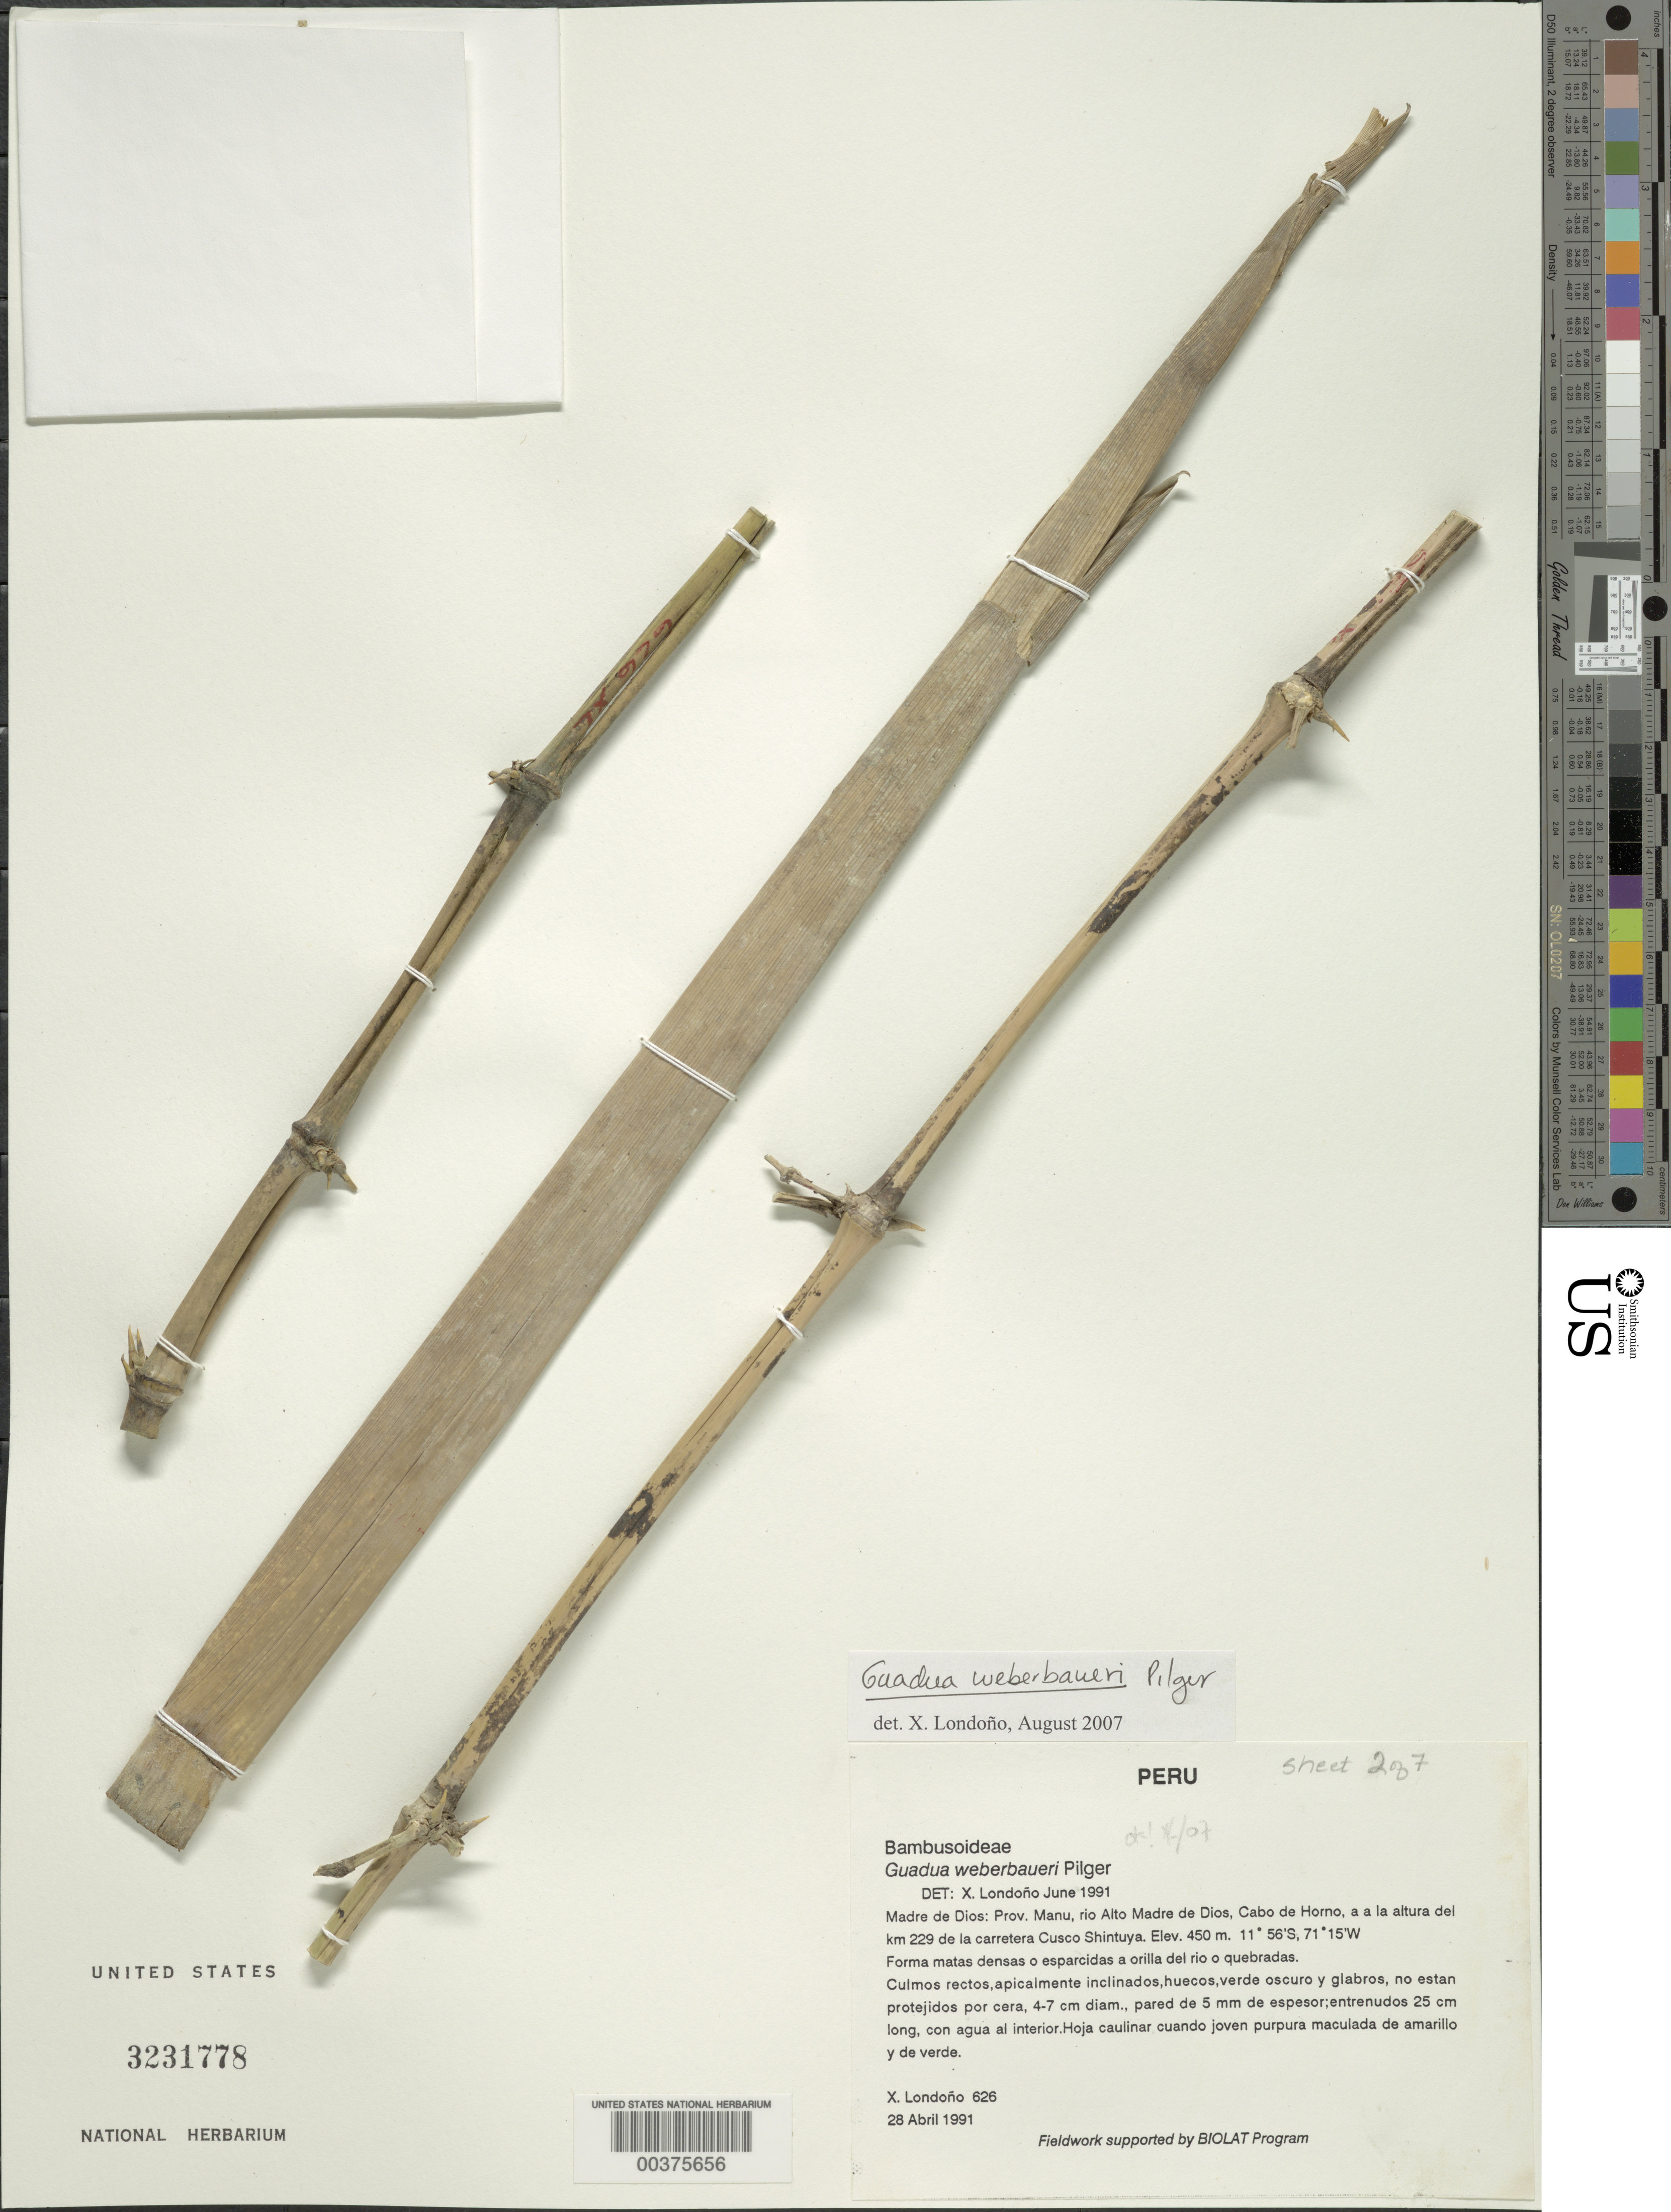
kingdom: Plantae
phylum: Tracheophyta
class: Liliopsida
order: Poales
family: Poaceae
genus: Guadua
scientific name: Guadua weberbaueri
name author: Pilg.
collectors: X. Londoño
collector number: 626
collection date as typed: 28 Apr 1991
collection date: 1991-04-28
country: Peru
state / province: Madre de Dios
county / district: Manú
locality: Rio Alto Madre de Dios, Cabo de Horno, a la altura del km 229 de la carretera Cusco Shintuya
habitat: Forma matas densas o esparcidas a orilla del rio quebradas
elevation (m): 450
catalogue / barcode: US 3231778